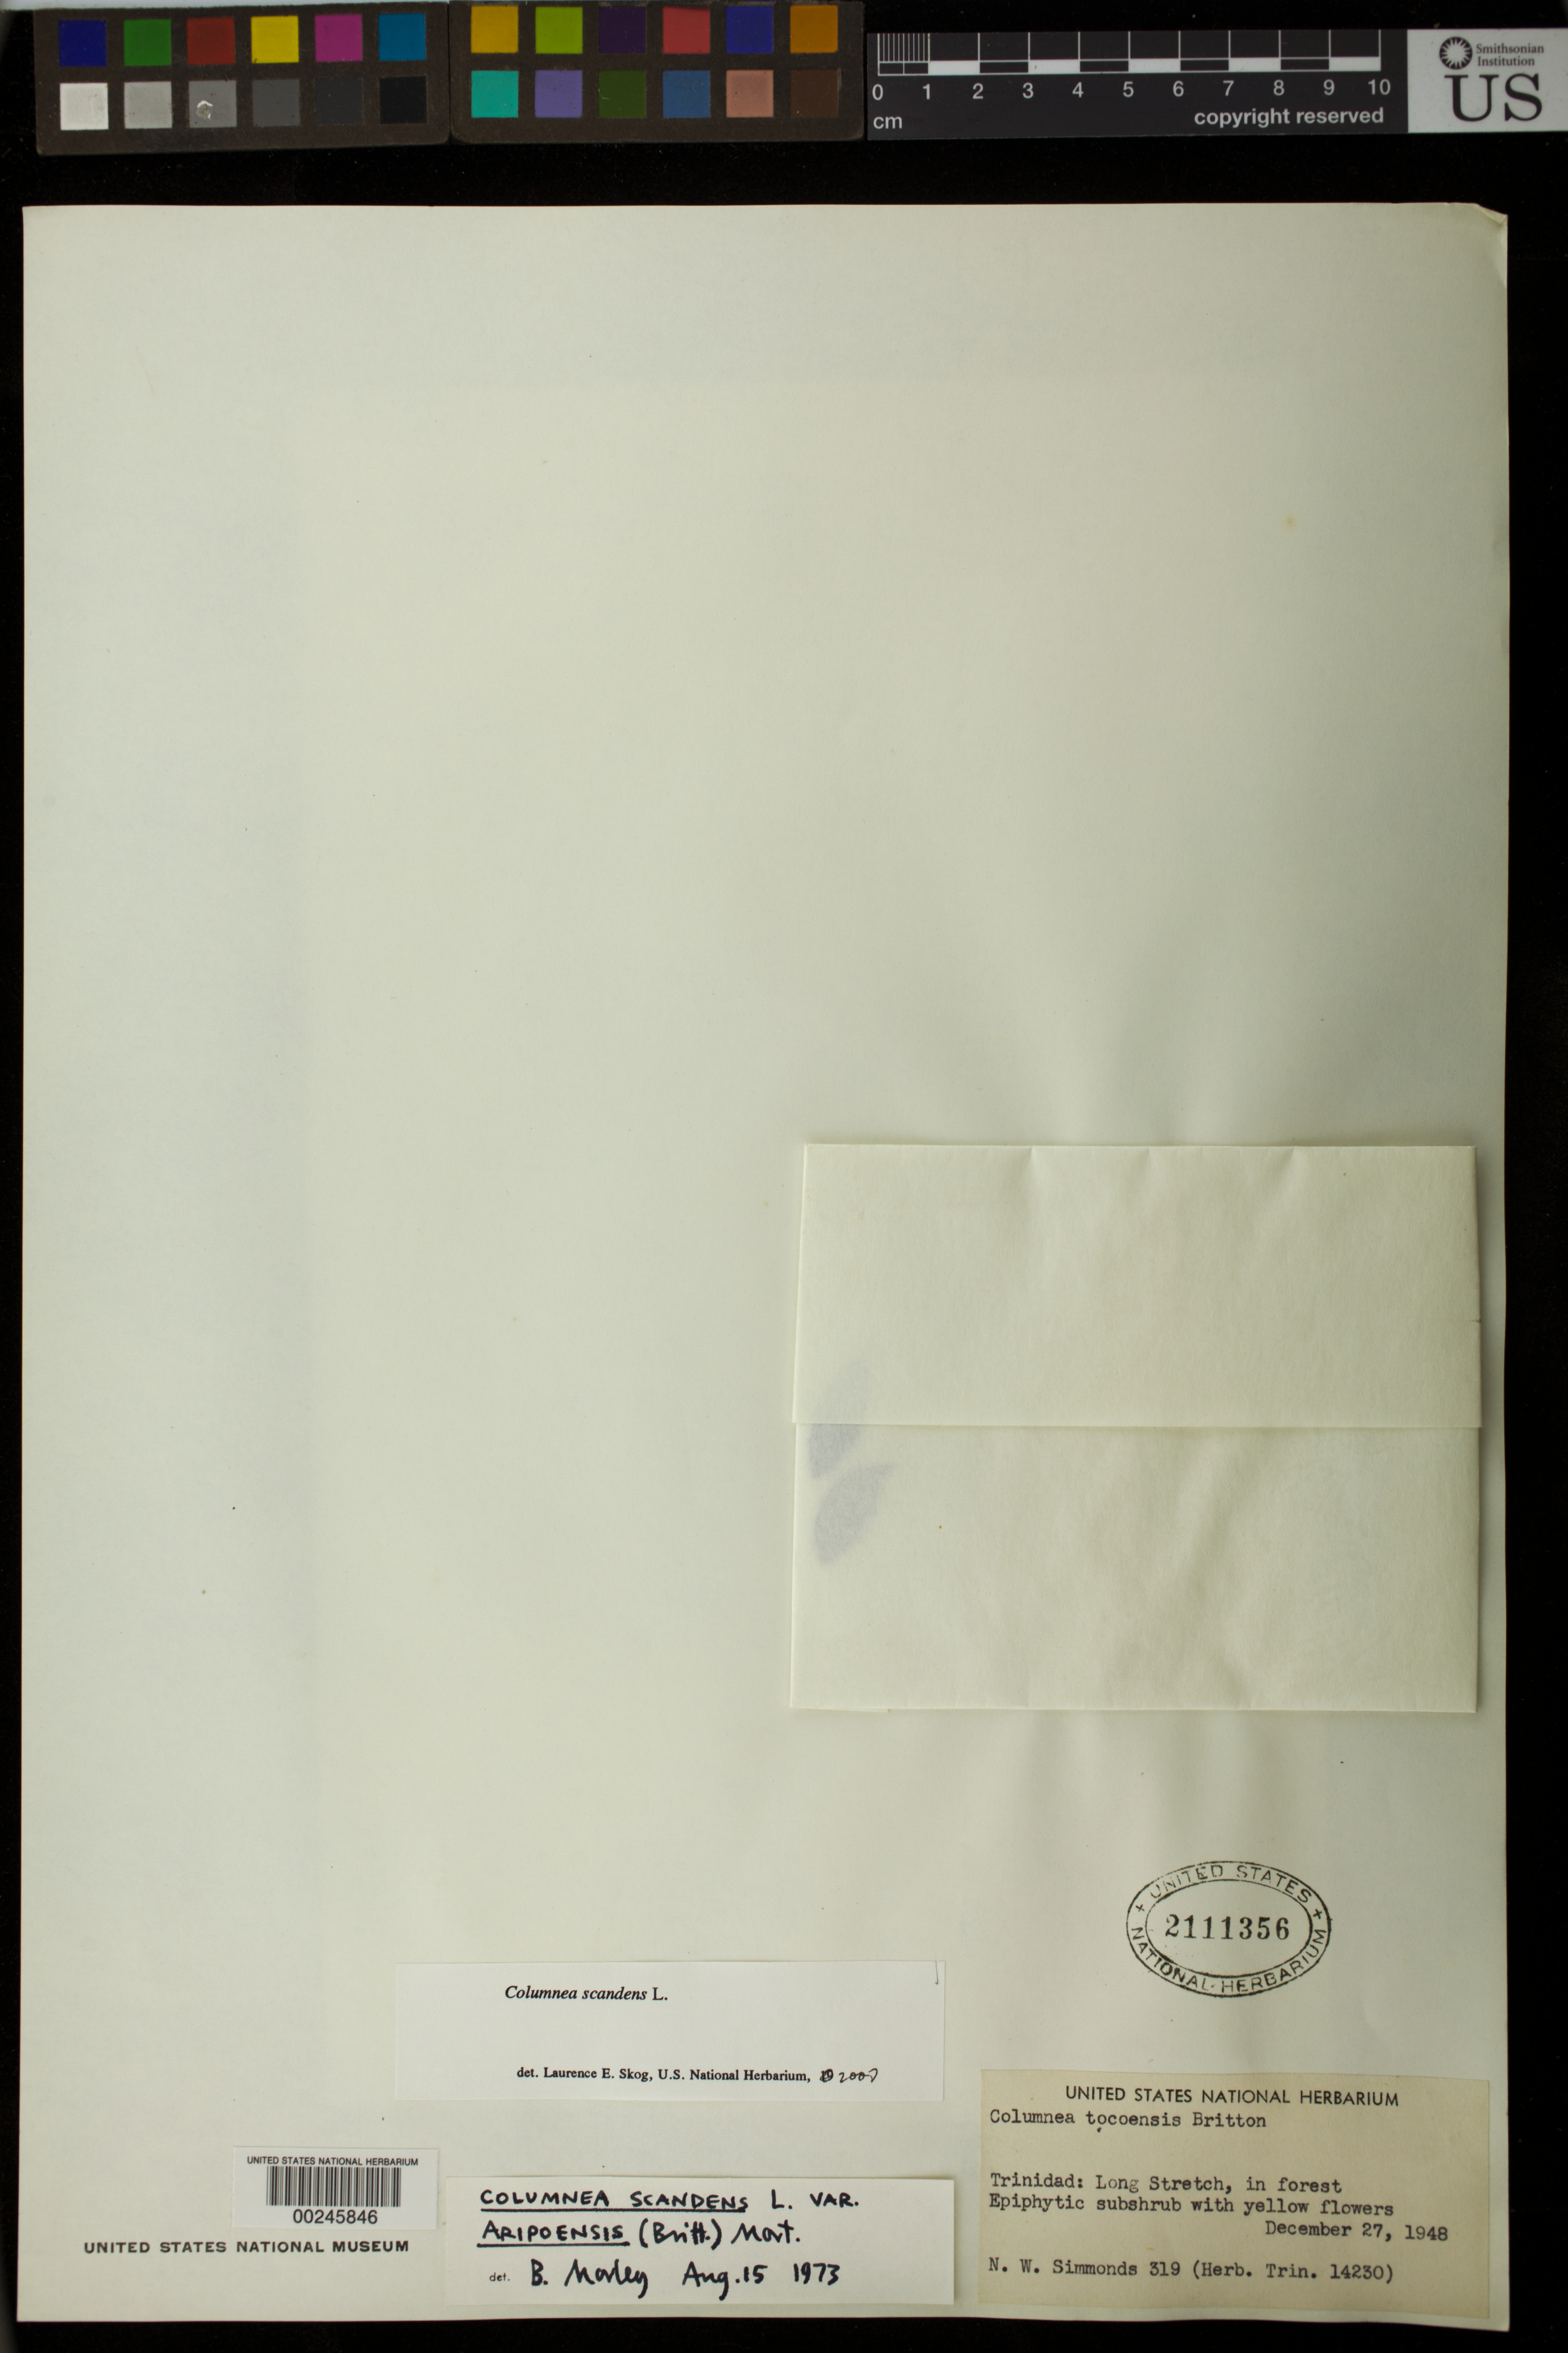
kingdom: Plantae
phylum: Tracheophyta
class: Magnoliopsida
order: Lamiales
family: Gesneriaceae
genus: Columnea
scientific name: Columnea scandens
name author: L.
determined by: Skog, Laurence E.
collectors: N. W. Simmonds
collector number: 319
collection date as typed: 27 Dec 1948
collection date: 1948-12-27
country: Trinidad and Tobago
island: Trinidad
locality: Long Stretch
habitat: In forest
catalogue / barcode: US 2111356